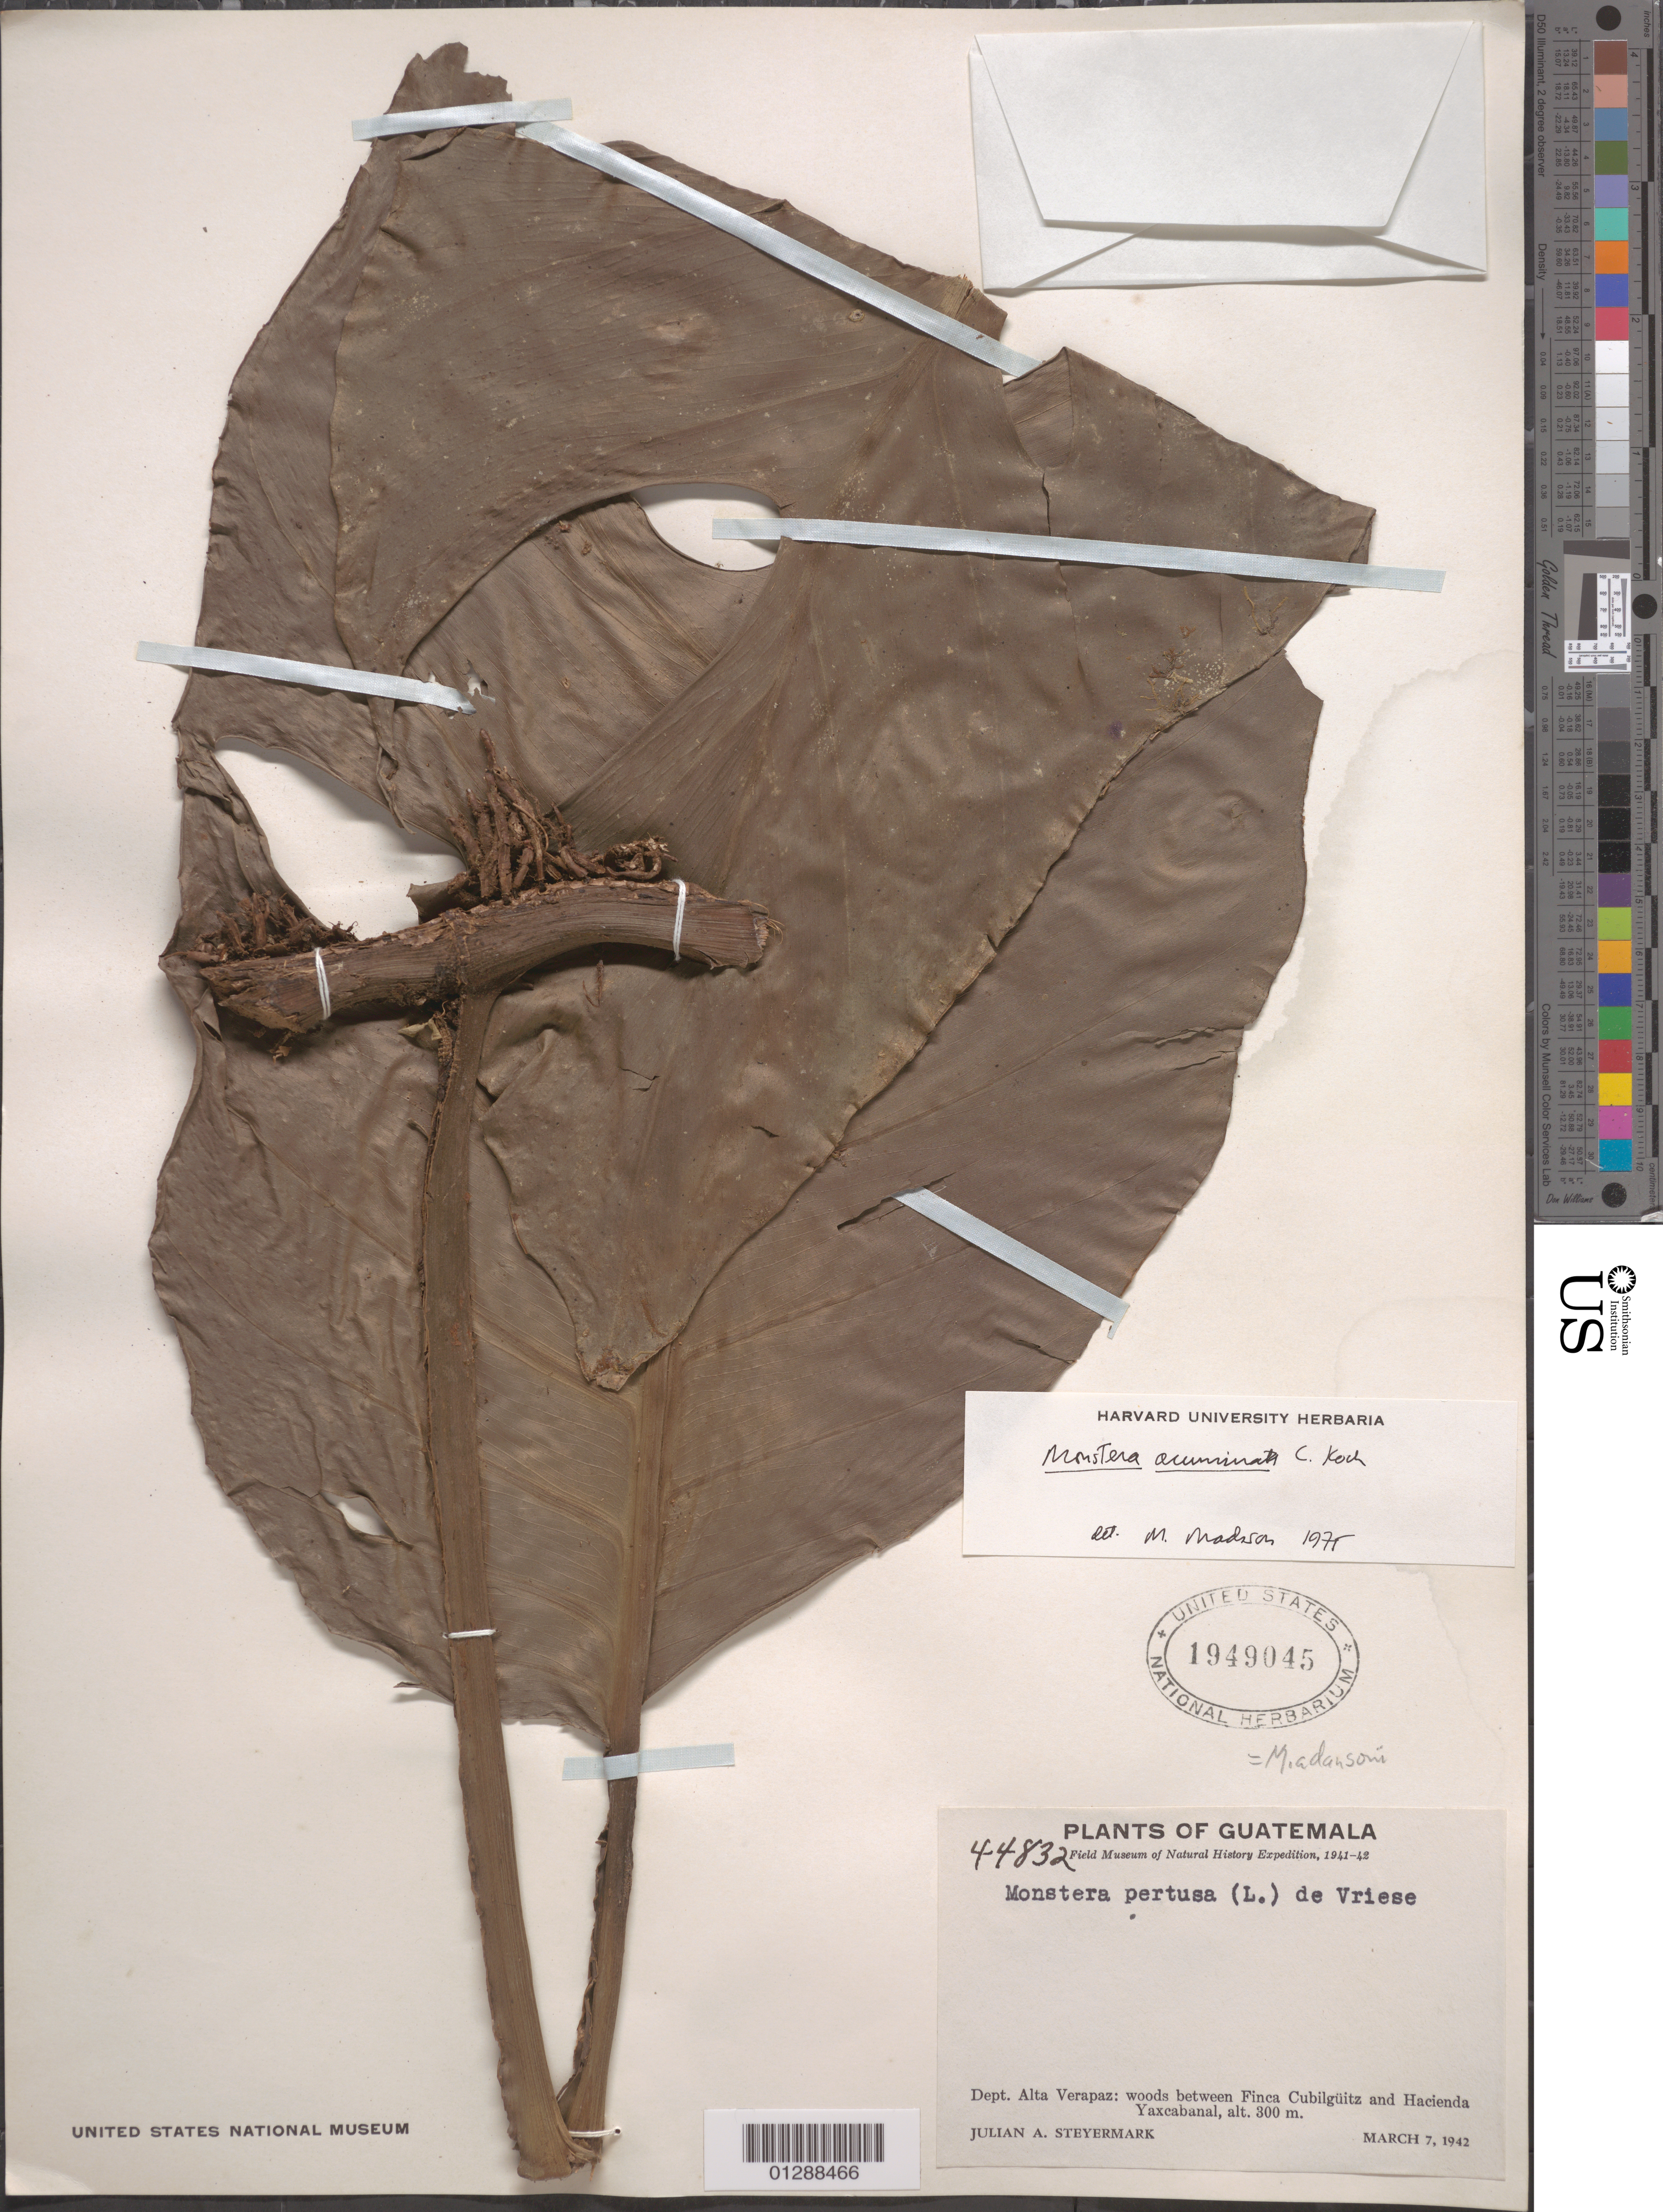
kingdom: Plantae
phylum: Tracheophyta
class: Liliopsida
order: Alismatales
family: Araceae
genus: Monstera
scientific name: Monstera acuminata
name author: K. Koch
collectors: J. Steyermark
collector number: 44832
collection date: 1942-03-07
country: Guatemala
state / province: Alta Verapaz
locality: Dept. Alta Verapaz: woods between Finca Cubilgüitz and Hacienda Yaxcabanal.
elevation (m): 300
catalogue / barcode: US 1949045